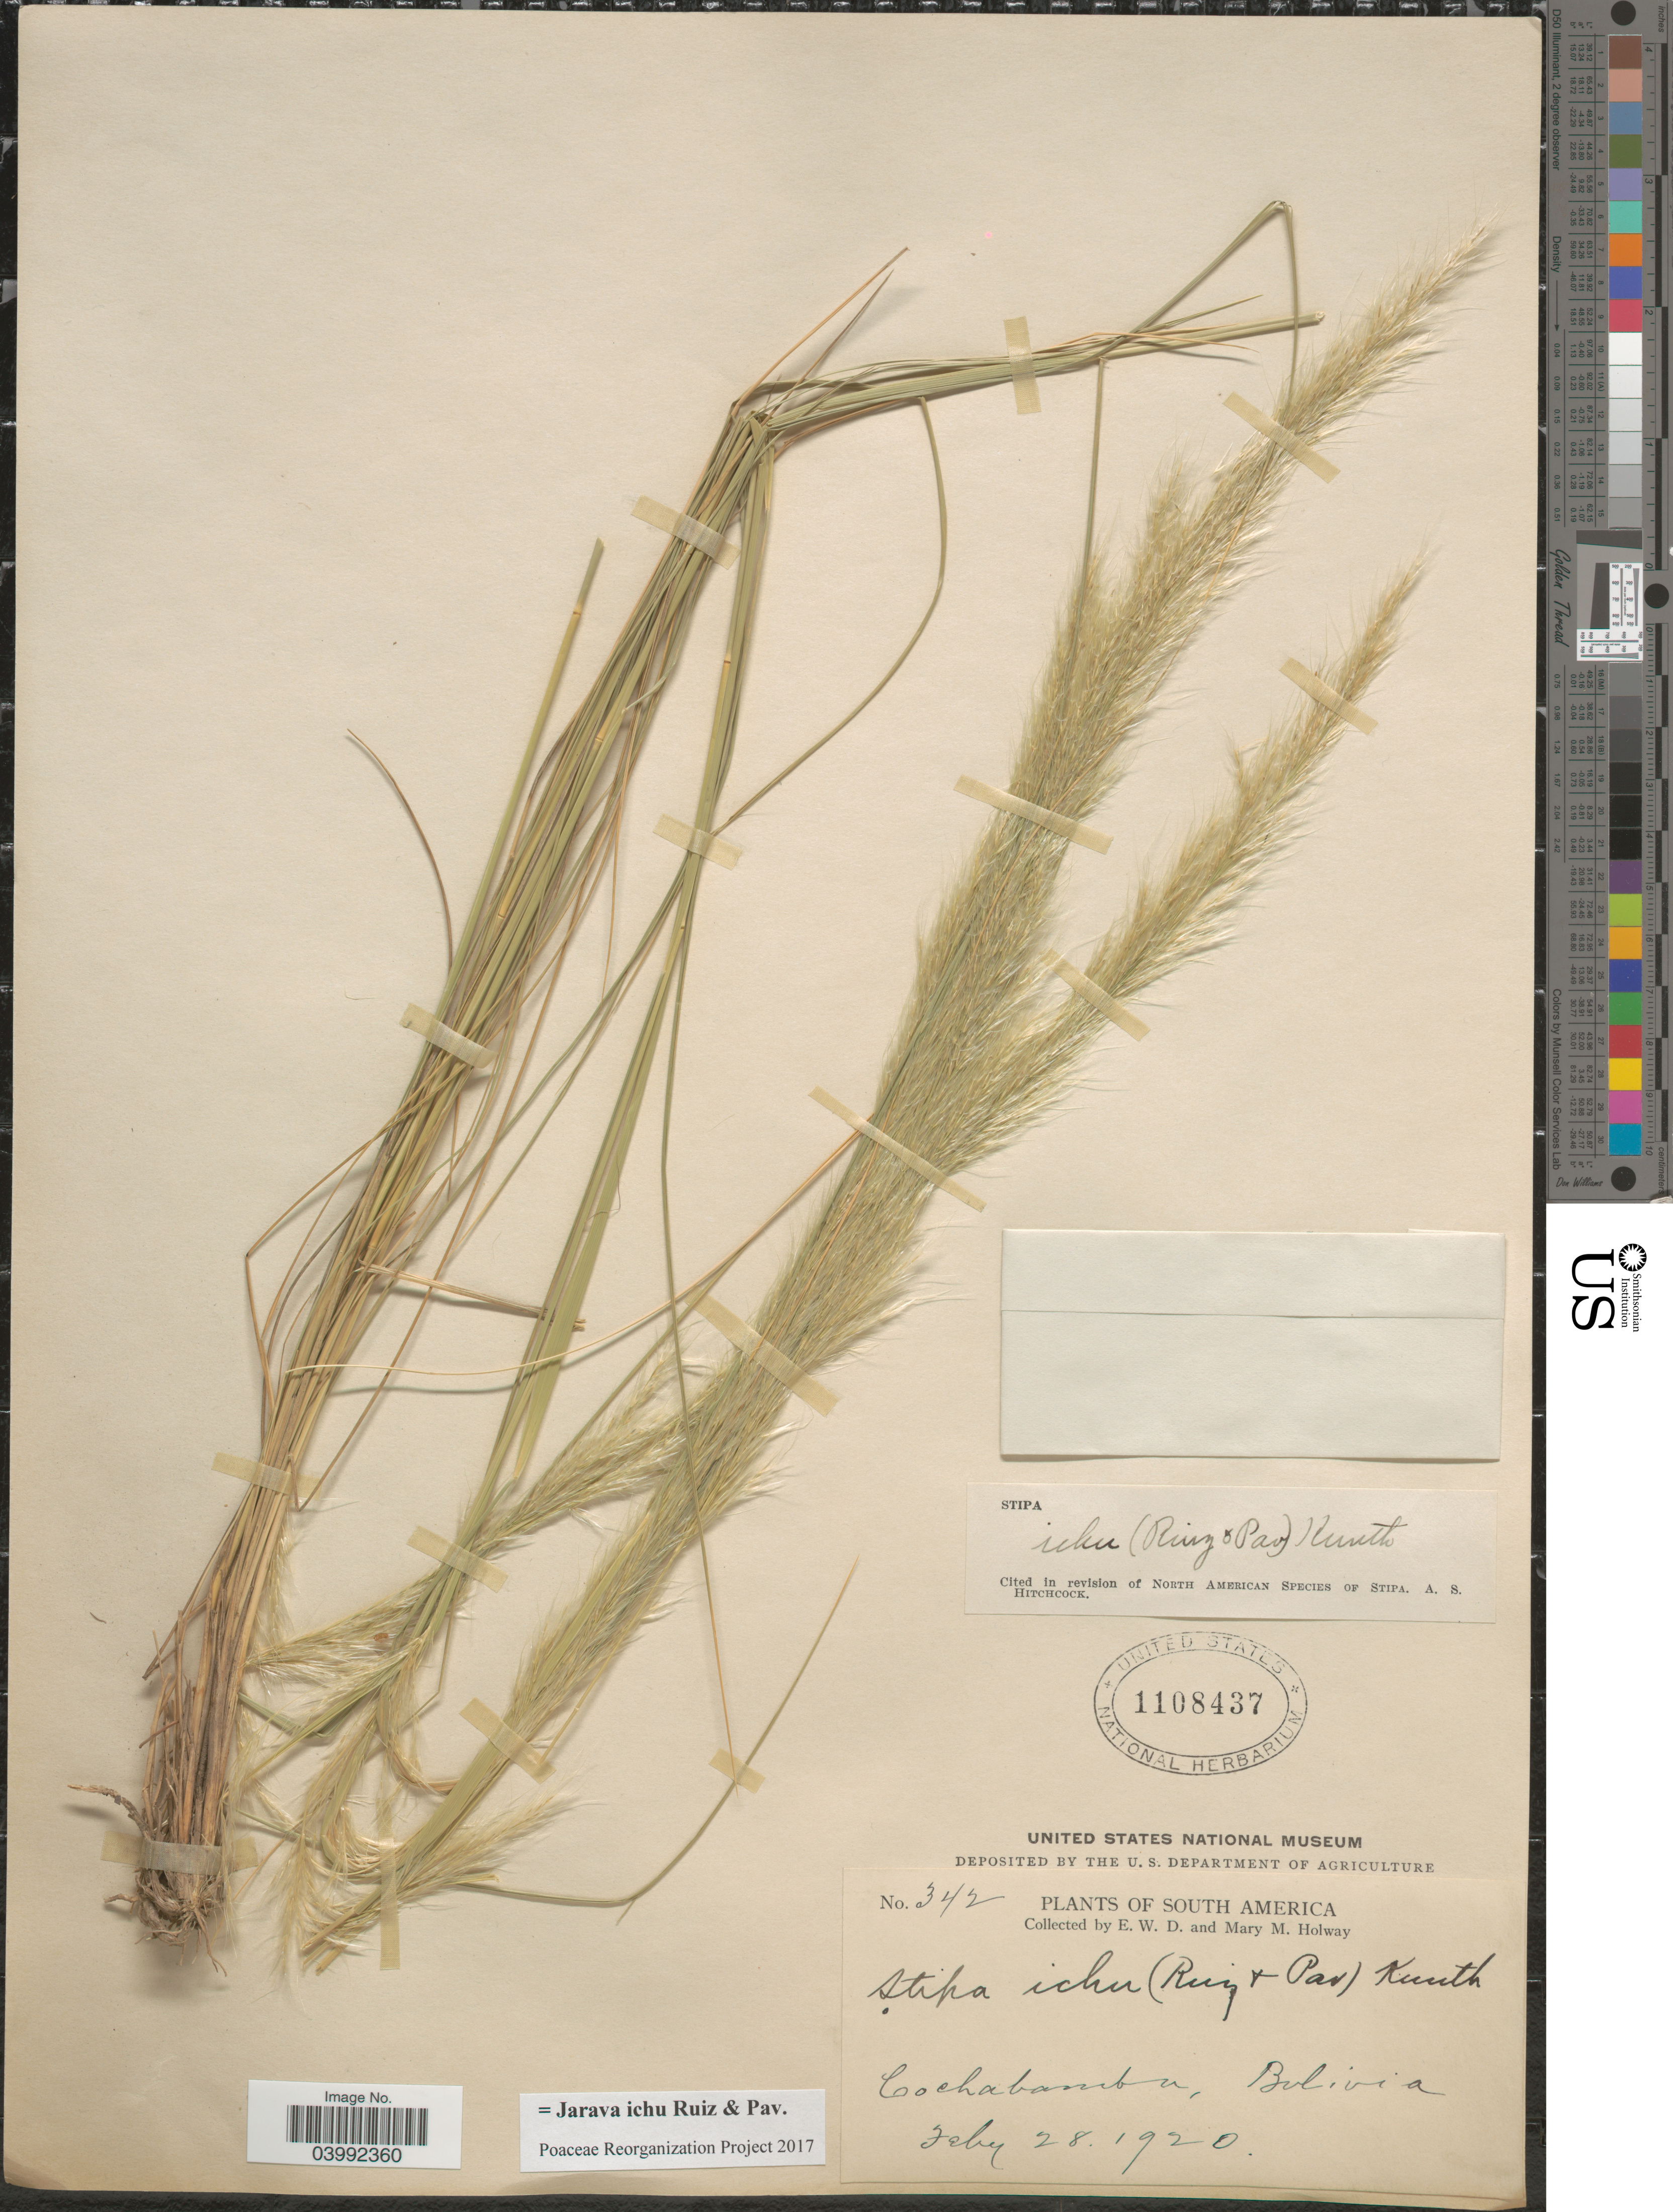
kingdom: Plantae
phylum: Tracheophyta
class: Liliopsida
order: Poales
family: Poaceae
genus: Jarava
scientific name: Jarava ichu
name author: Ruiz & Pav.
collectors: E. W. D. Holway & M. M. Holway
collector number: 342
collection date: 1920-02-28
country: Bolivia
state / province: Cochabamba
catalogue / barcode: US 1108437